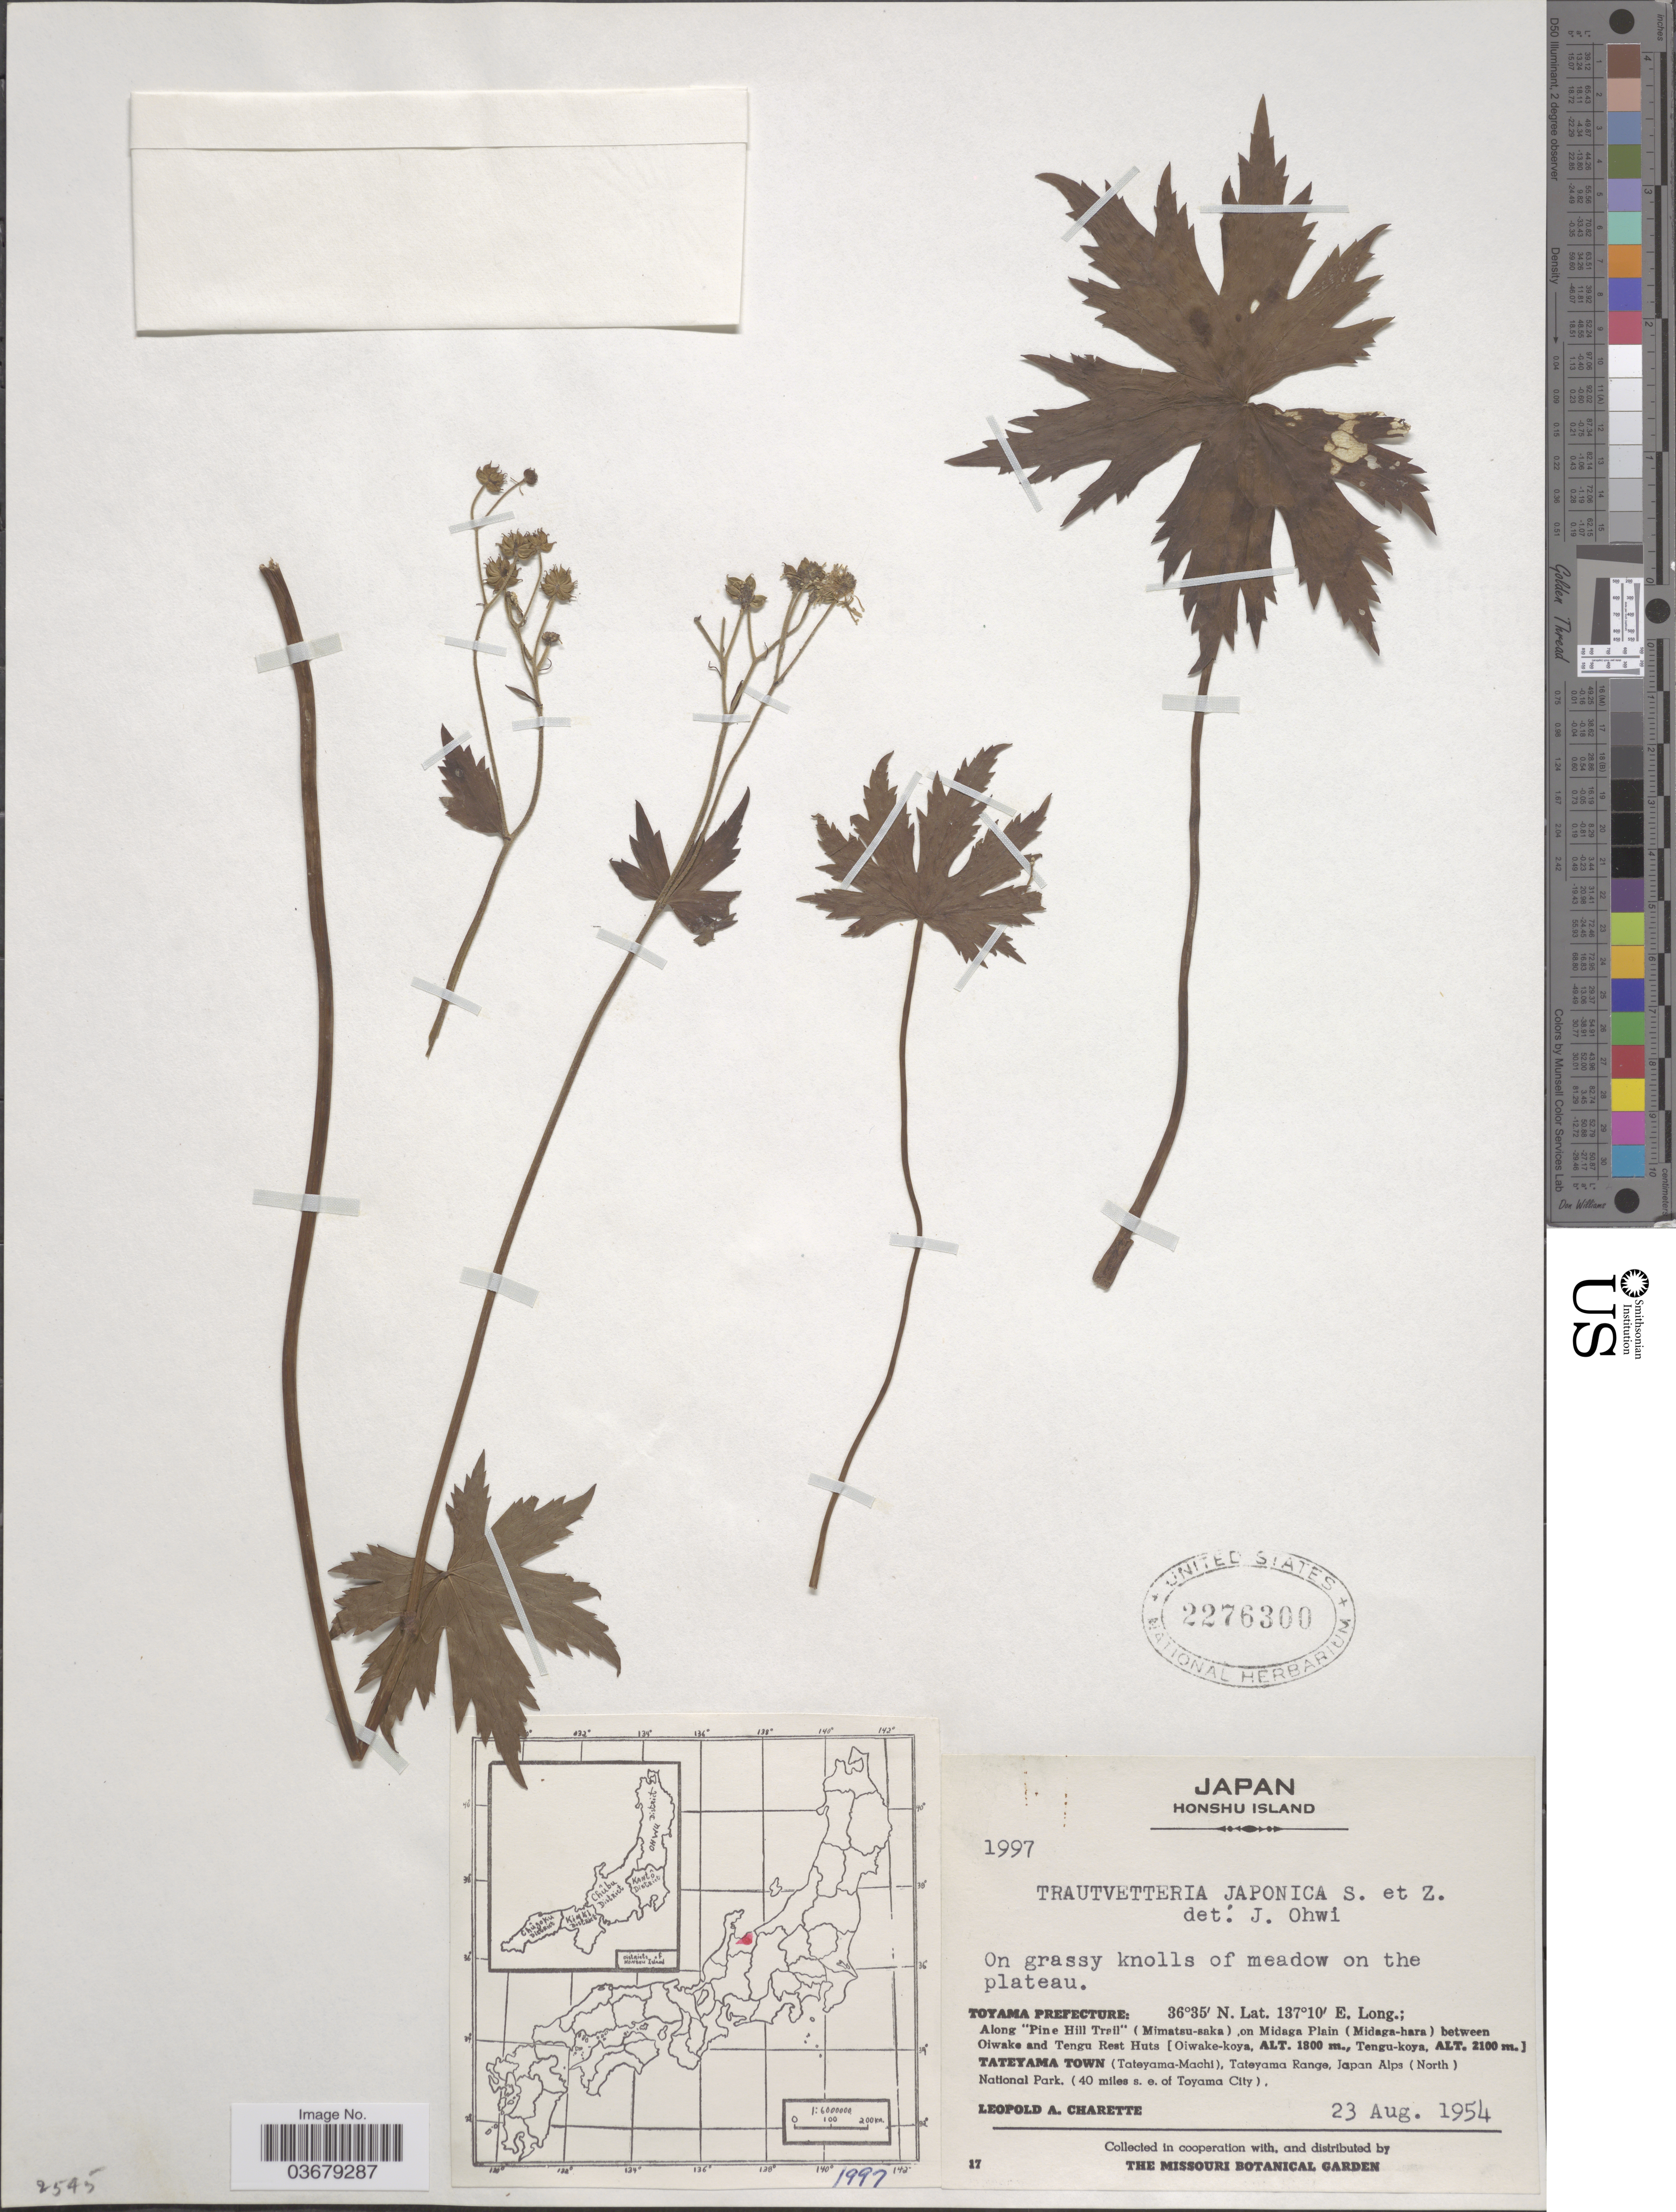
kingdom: Plantae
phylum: Tracheophyta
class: Magnoliopsida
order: Ranunculales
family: Ranunculaceae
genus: Trautvetteria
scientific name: Trautvetteria japonica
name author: Siebold & Zucc.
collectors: L. A. Charette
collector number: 1997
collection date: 1954-08-23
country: Japan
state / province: Toyama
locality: Honshu Island. Toyama Prefecture: Along "Pine Hill Trail" (Mimatsu-saka), on Midaga Plain (Midaga-hara) between Oiwake and Tengu Rest Huts [Oiwake-koyaa, Tengu-koya]. Tateyama Town (Tateyama-Machi), Tateyama Range, Japan Alps (North) National Park. (40 miles s.e. of Toyama City).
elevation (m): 1800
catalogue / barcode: US 2276300